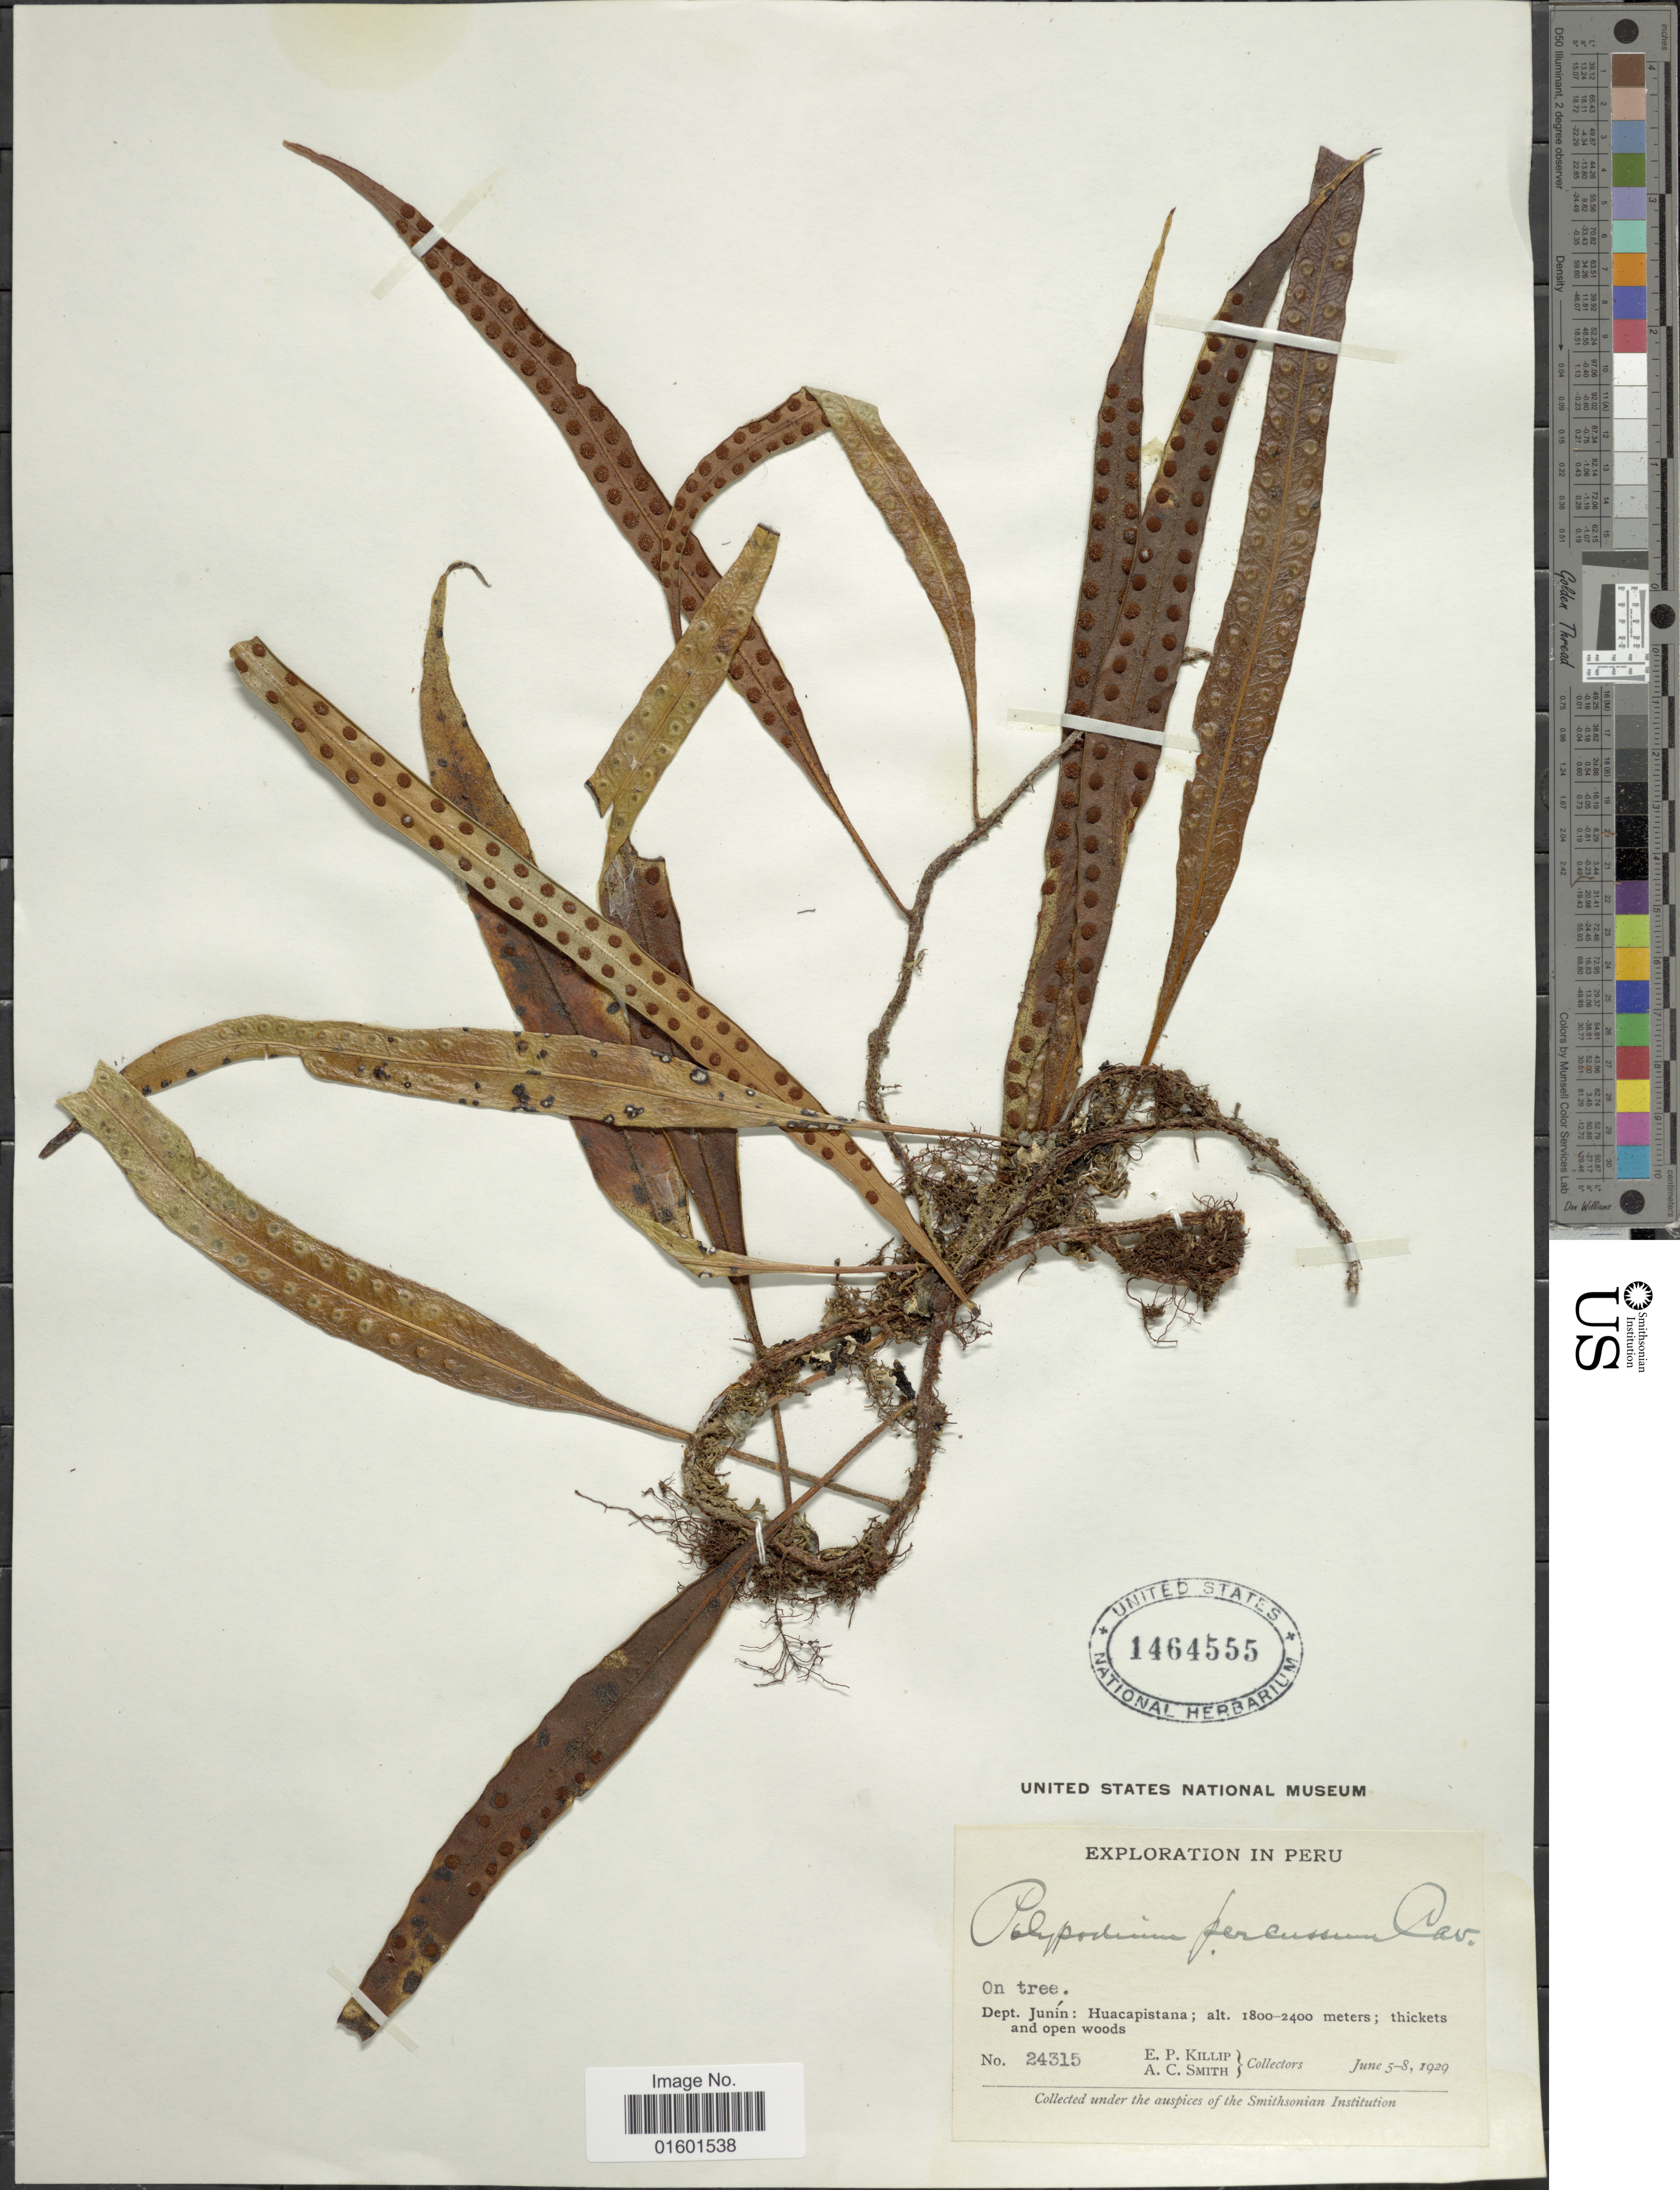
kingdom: Plantae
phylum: Tracheophyta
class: Polypodiopsida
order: Polypodiales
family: Polypodiaceae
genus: Microgramma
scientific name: Microgramma percussa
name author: (Cav.) de la Sota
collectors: E. P. Killip & A. C. Smith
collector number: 24315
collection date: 1929-06-05/1929-06-08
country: Peru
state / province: Junín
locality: Huacapistana; thickets and open woods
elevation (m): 1800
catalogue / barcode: US 1464555